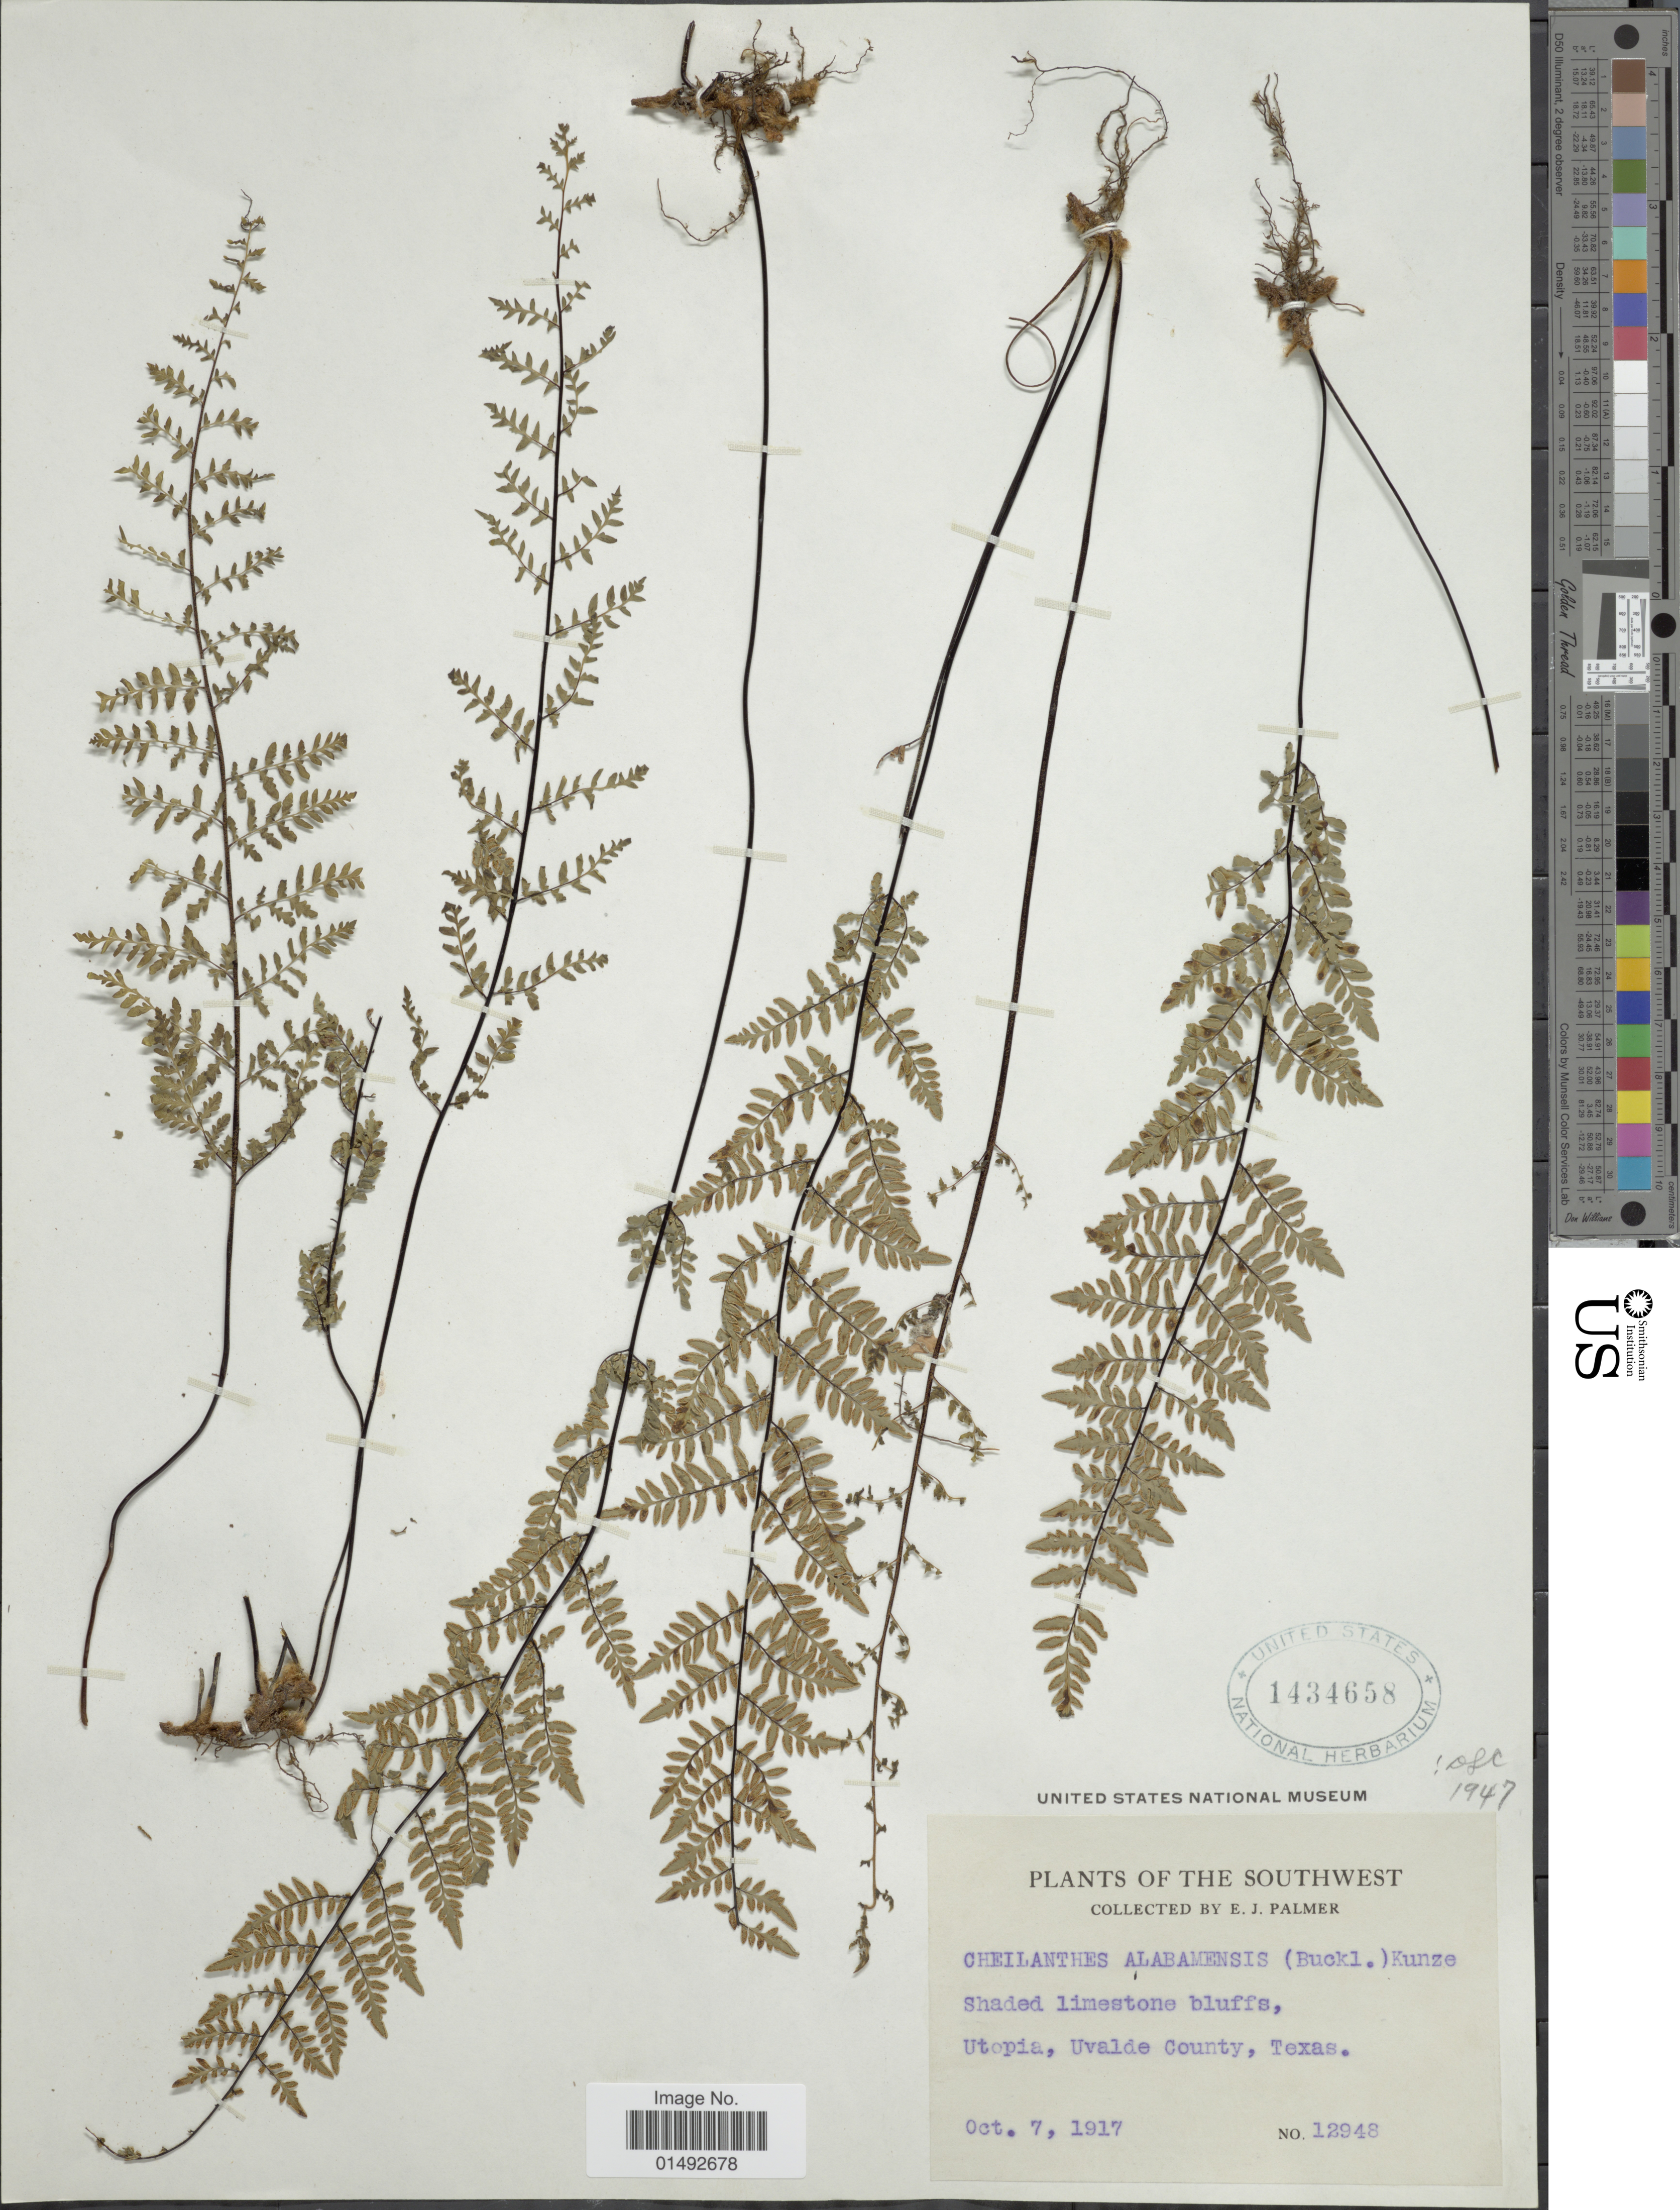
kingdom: Plantae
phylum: Tracheophyta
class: Polypodiopsida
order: Polypodiales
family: Pteridaceae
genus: Myriopteris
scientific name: Myriopteris alabamensis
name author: (Buckley) Grusz & Windham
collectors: E. J. Palmer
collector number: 12948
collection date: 1917-10-07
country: United States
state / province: Texas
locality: The Southwest, Utopia, Uvalde County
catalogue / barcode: US 1434658